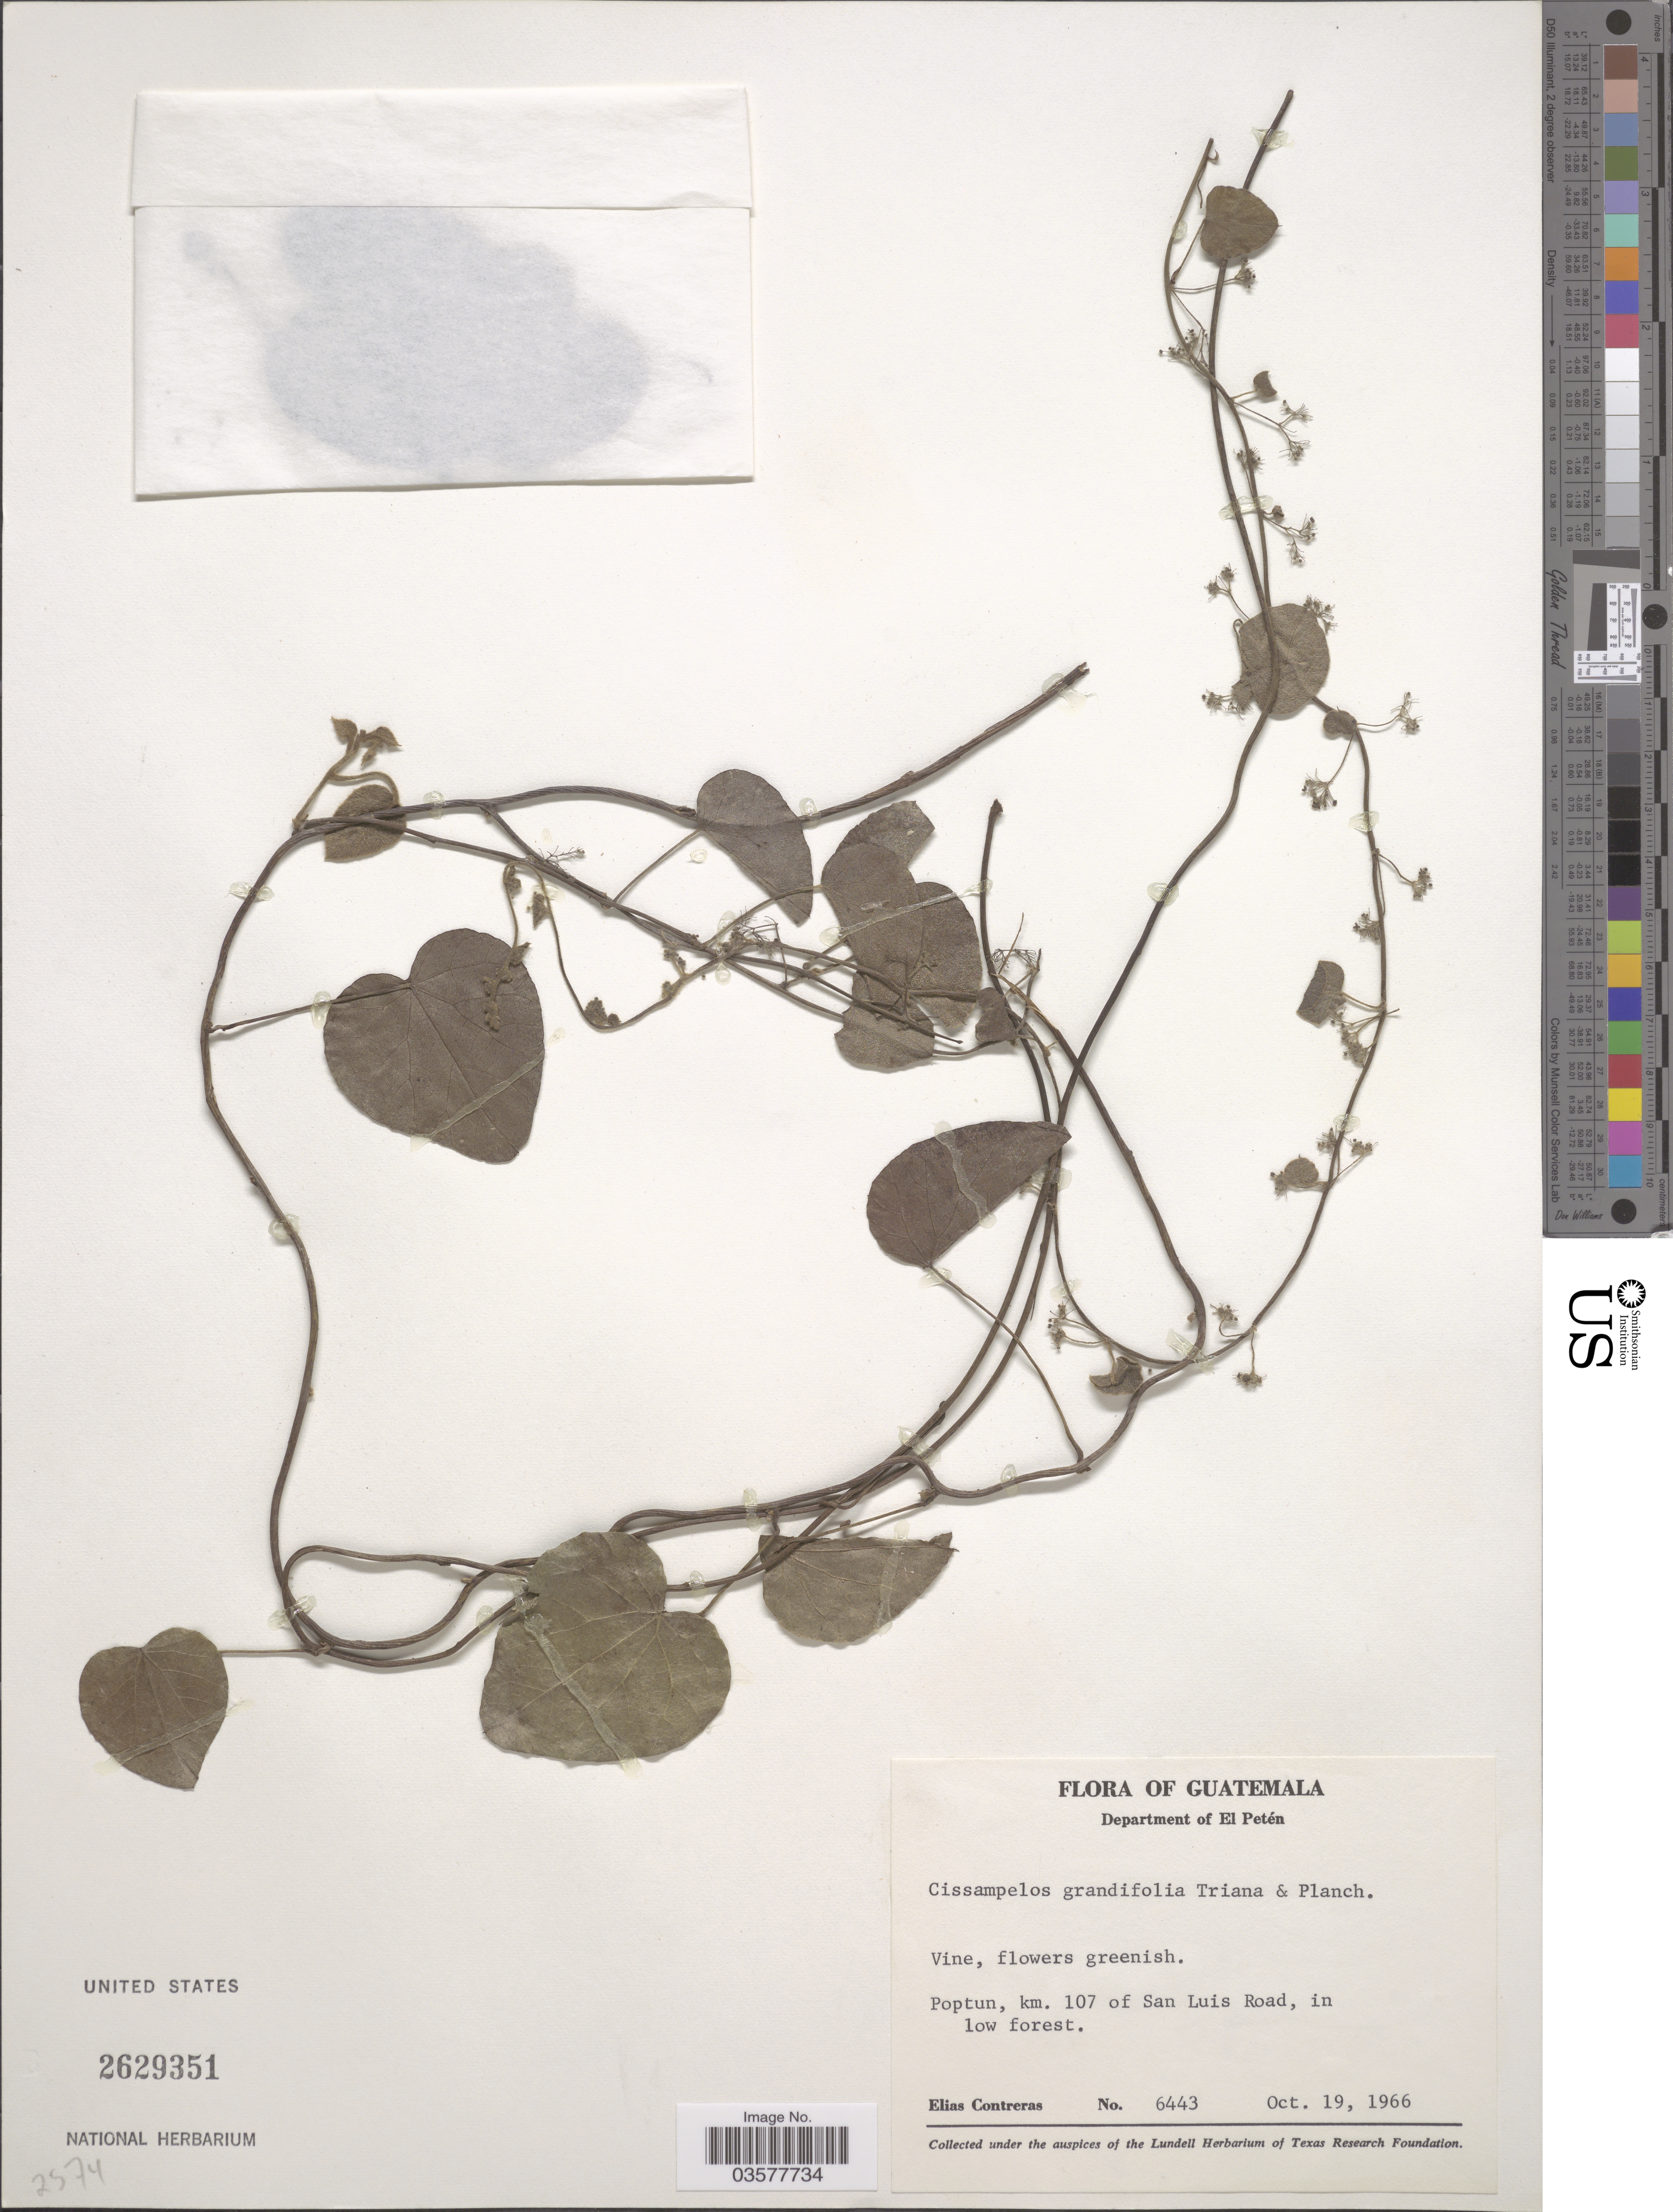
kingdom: Plantae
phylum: Tracheophyta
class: Magnoliopsida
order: Ranunculales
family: Menispermaceae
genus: Cissampelos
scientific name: Cissampelos grandifolia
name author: Triana & Planch.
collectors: E. Contreras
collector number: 6443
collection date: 1966-10-19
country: Guatemala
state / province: El Peten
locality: Department of El Petén. Poptun, km. 107 of San Luis Road, in low forest.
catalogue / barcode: US 2629351